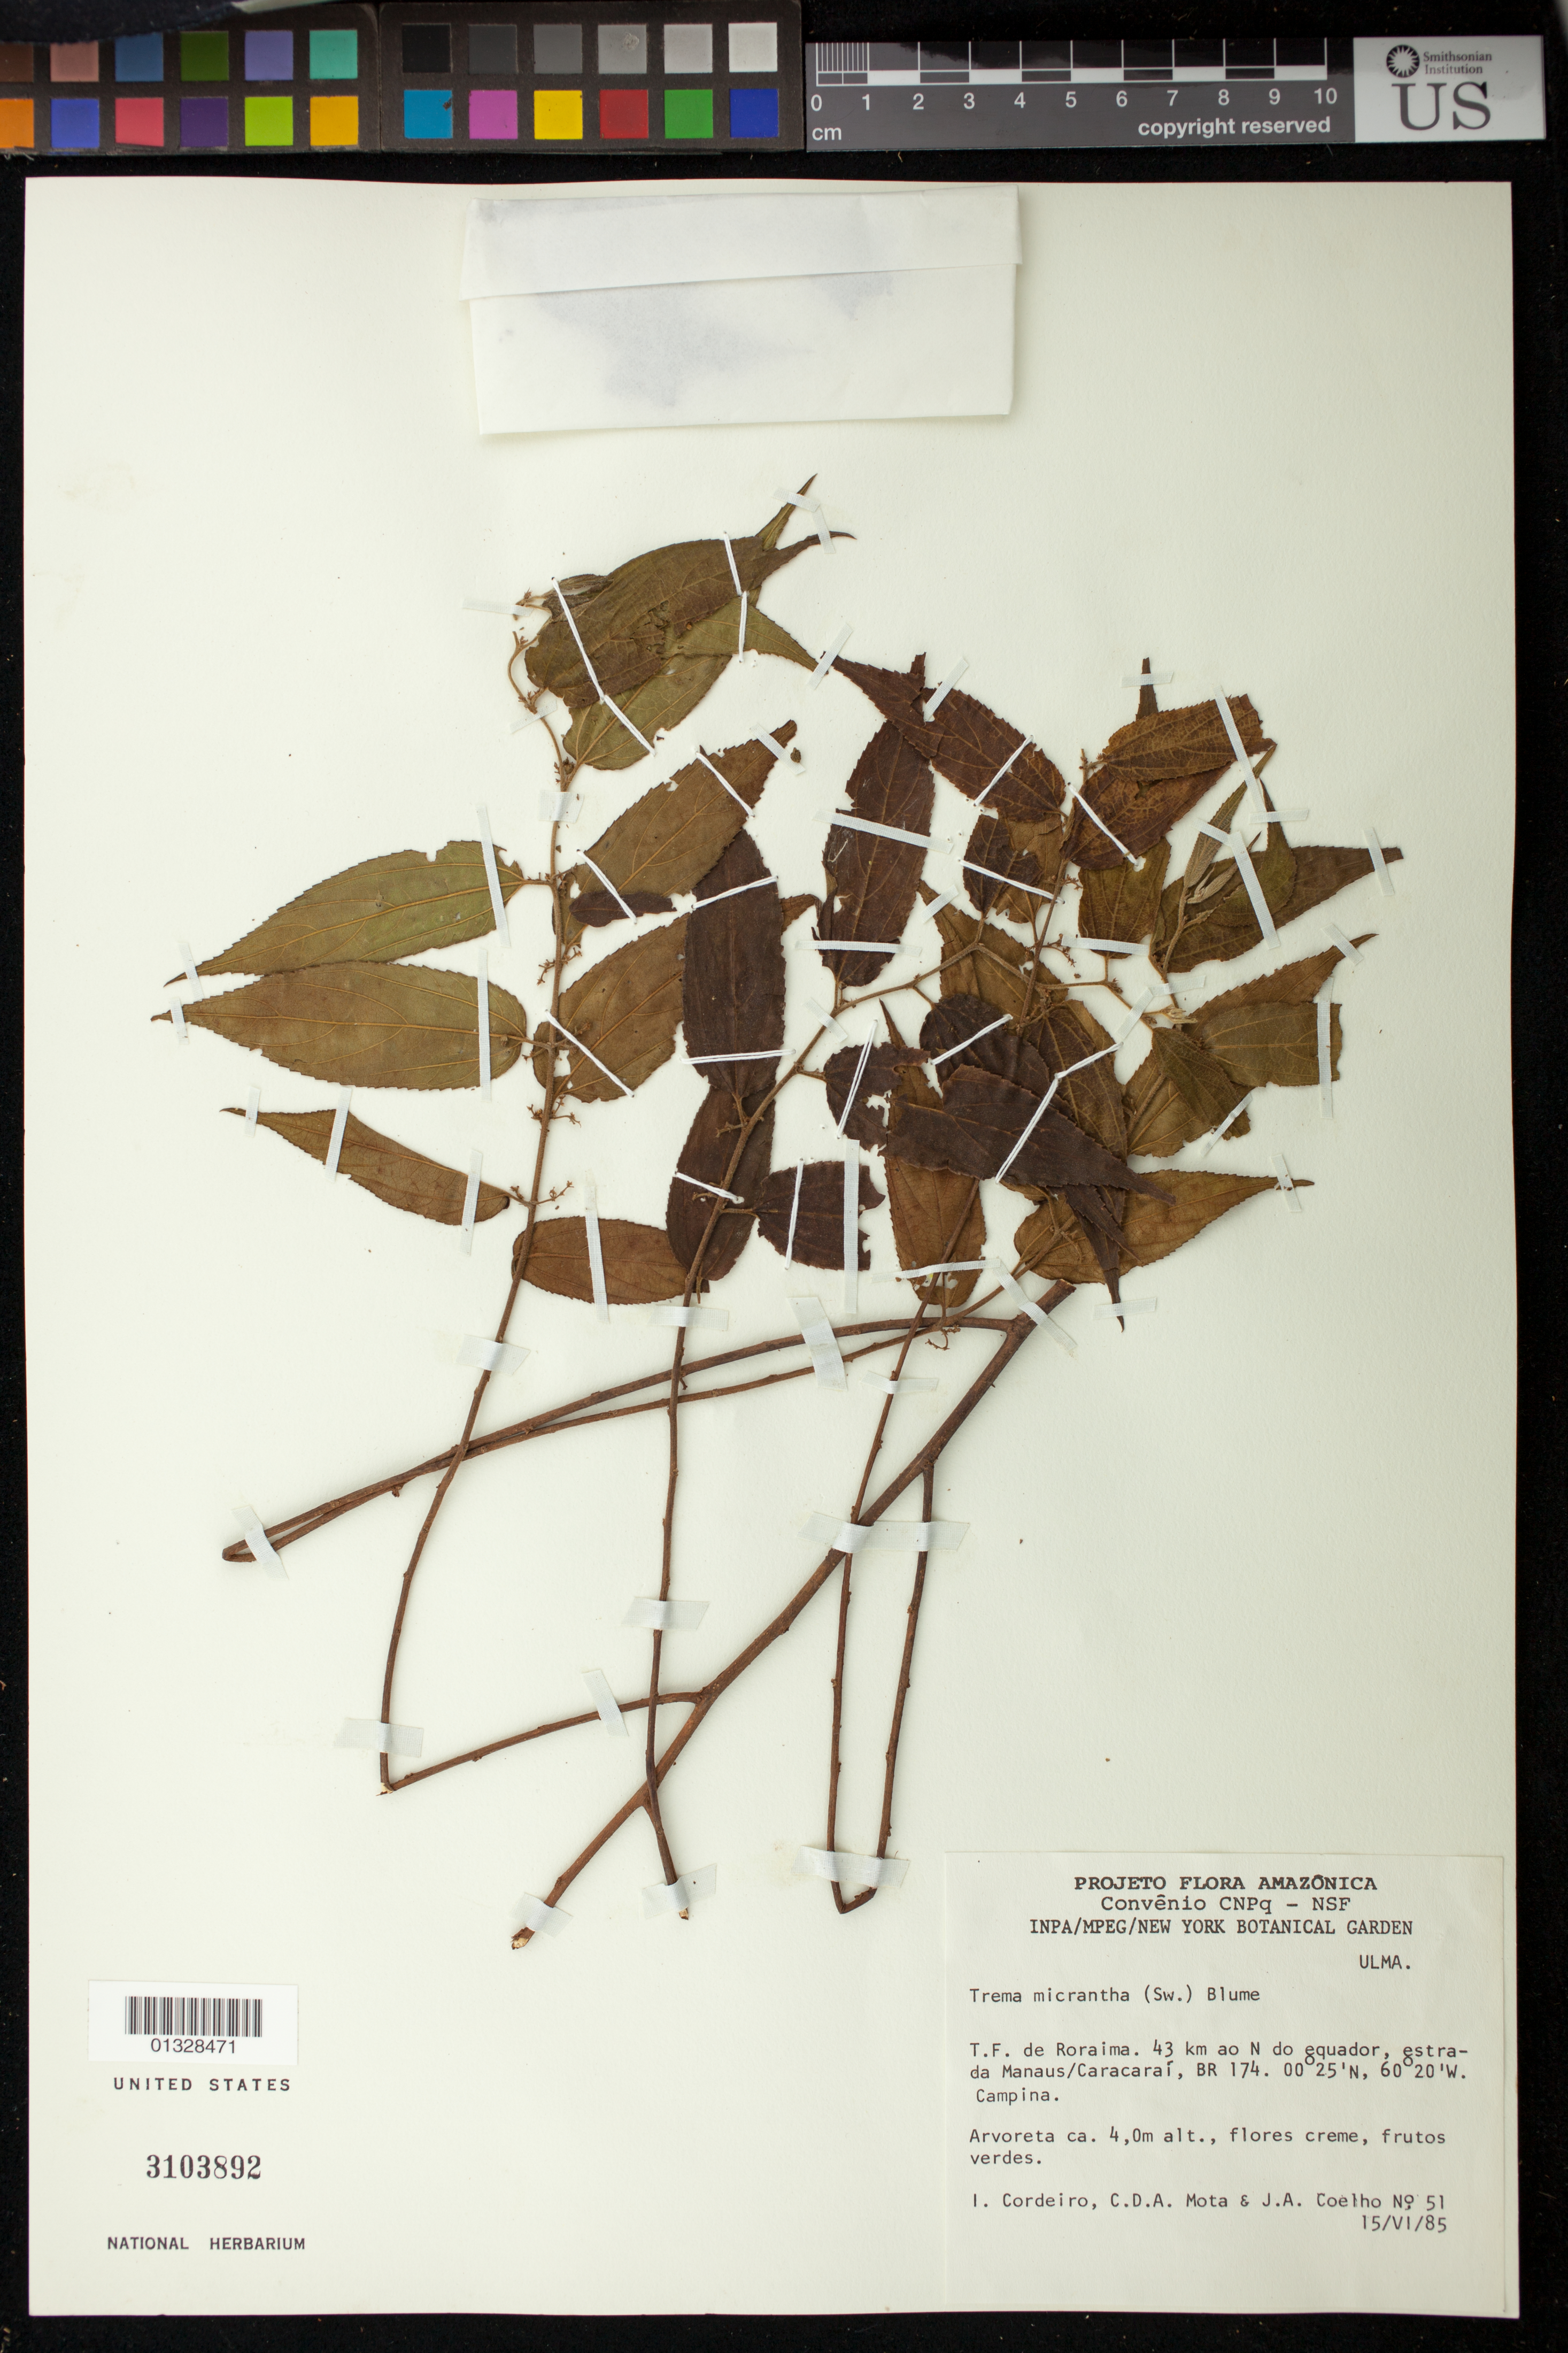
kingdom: Plantae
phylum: Tracheophyta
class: Magnoliopsida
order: Rosales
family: Cannabaceae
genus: Trema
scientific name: Trema micranthum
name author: (L.) Blume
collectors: I. Cordeiro, C. D. A. Mota & J. A. Coelho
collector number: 51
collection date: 1985-06-15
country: Brazil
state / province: Roraima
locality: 43km ao N do equador, estrada Manaus-Caracaraí, BR-174.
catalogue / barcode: US 3103892